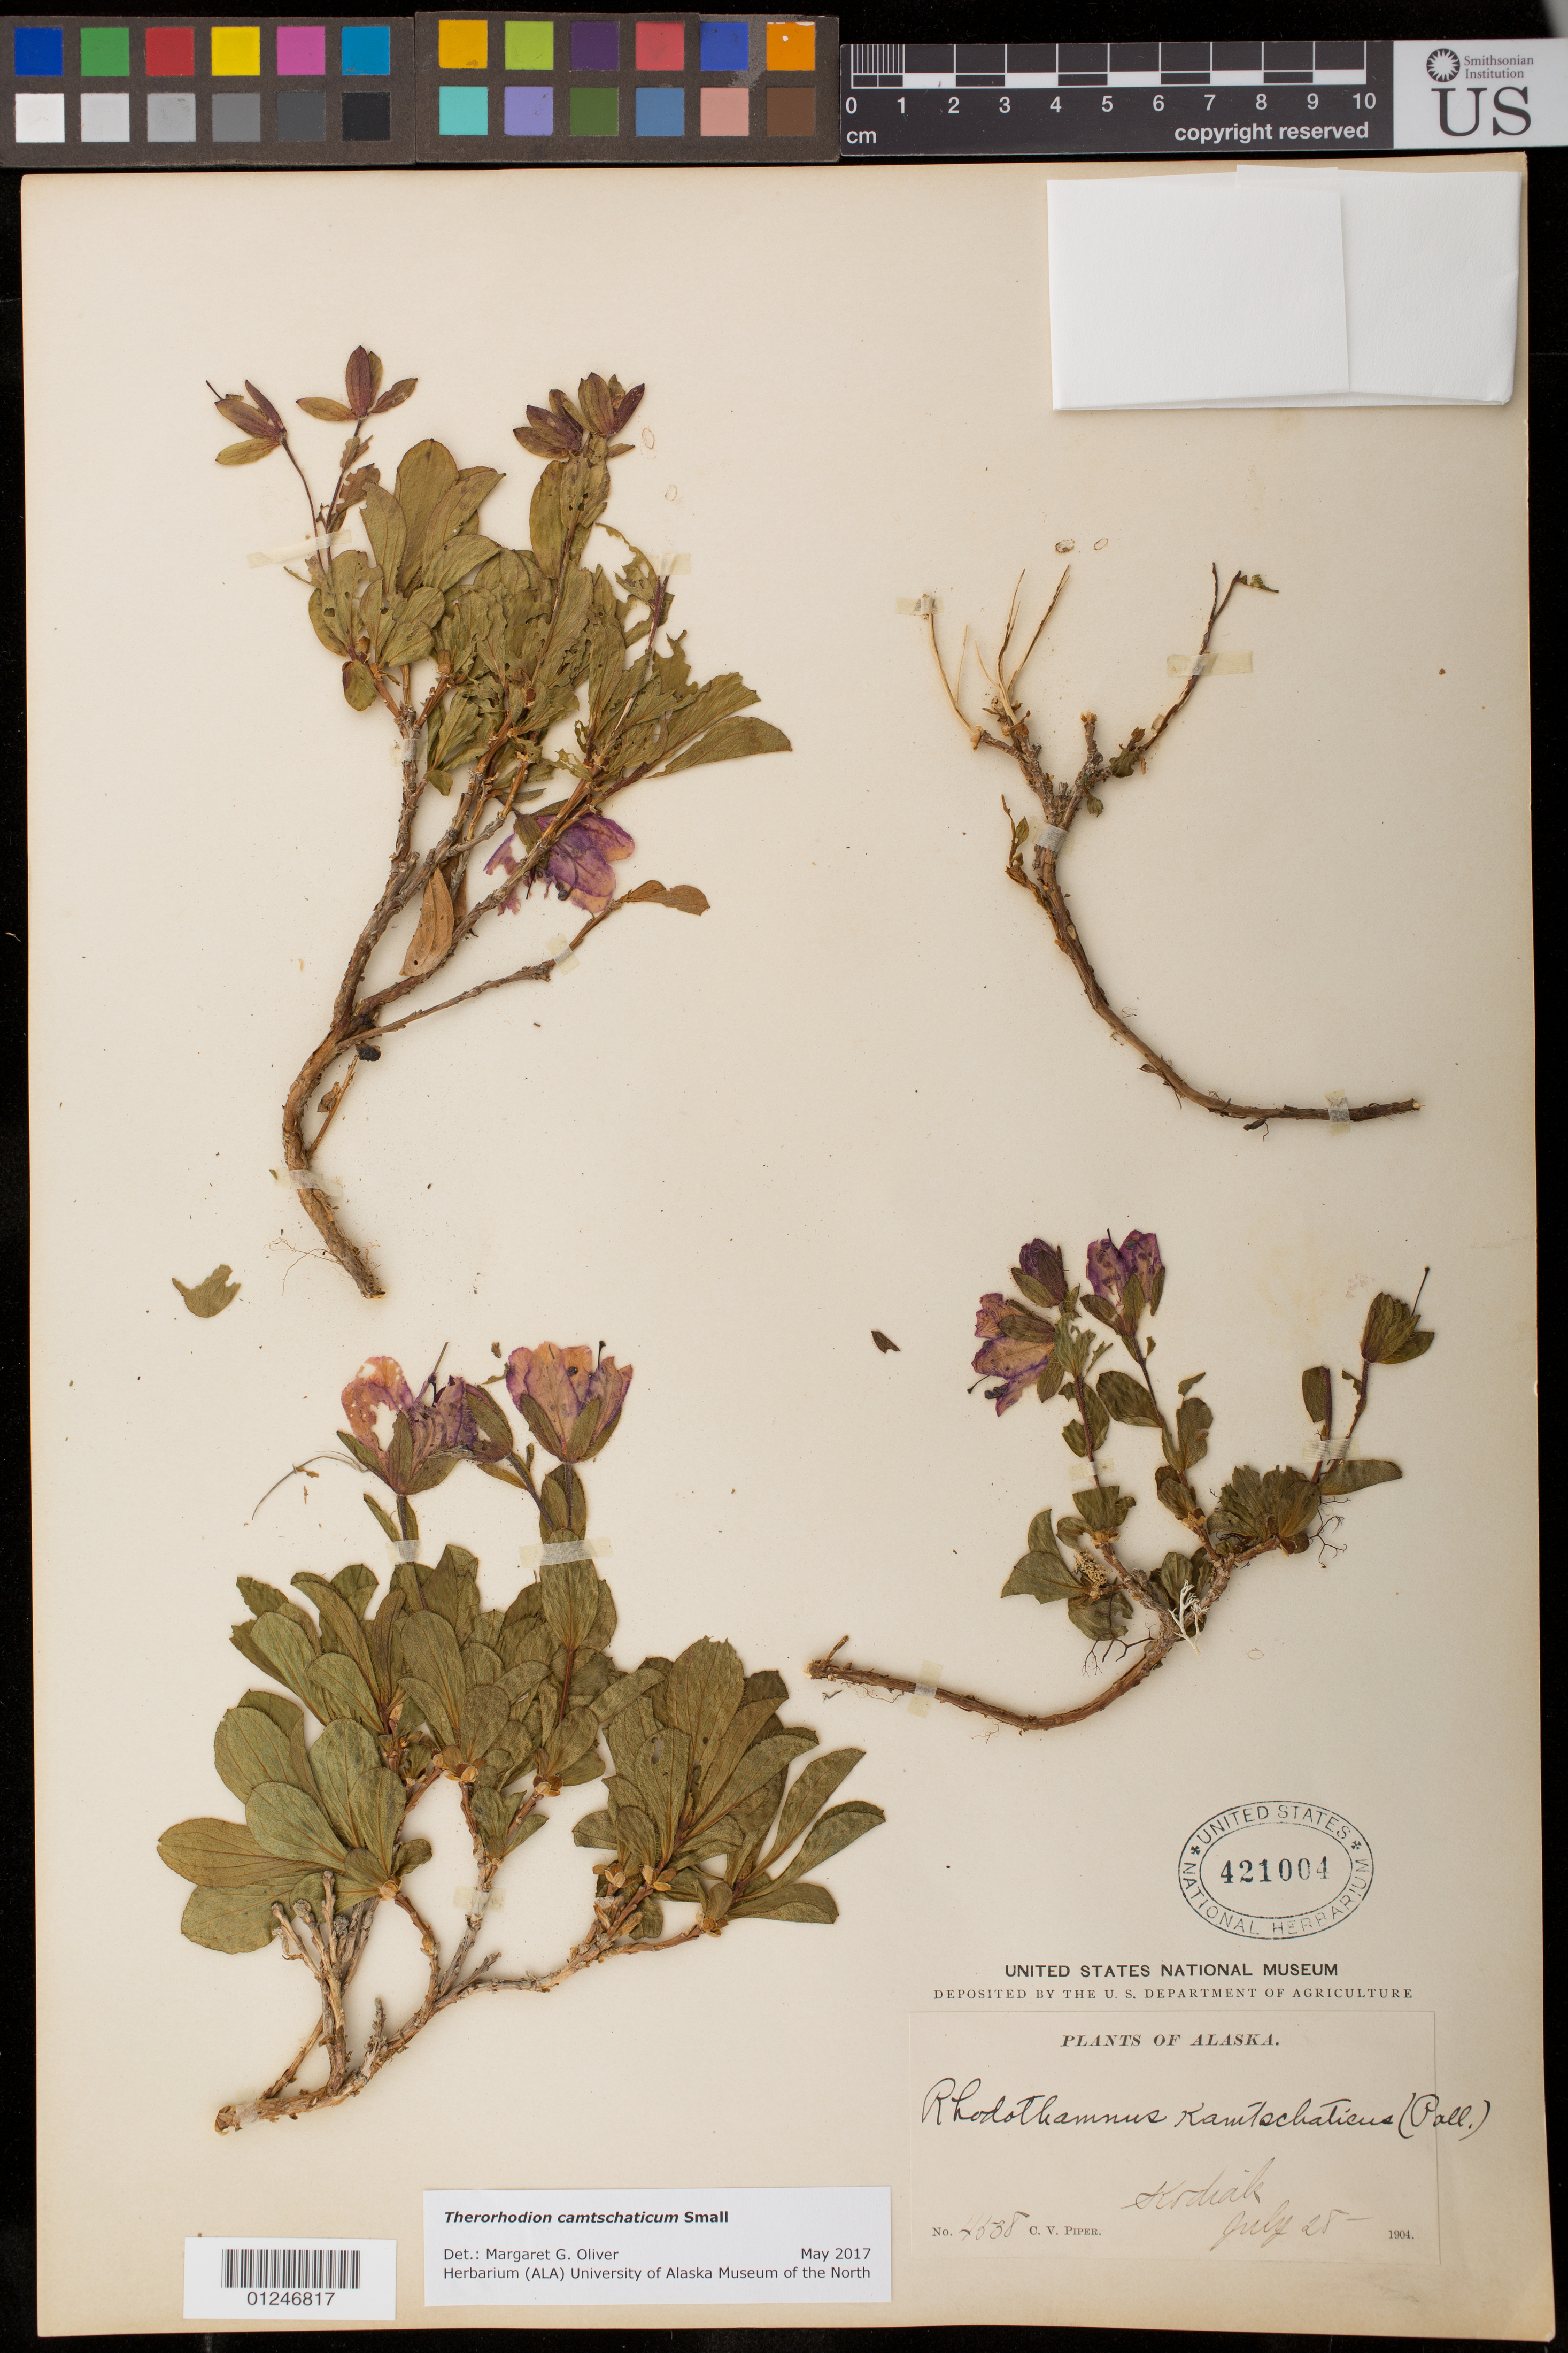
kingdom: Plantae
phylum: Tracheophyta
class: Magnoliopsida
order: Ericales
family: Ericaceae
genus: Therorhodion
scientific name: Therorhodion camtschaticum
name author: (Pall.) Small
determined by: Oliver, M. G., (ALA), University of Alaska Museum of the North (UNITED STATES)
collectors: C. V. Piper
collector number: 4638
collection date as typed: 28 Jul 1904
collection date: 1904-07-28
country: United States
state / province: Alaska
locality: Kodiak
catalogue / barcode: US 421004